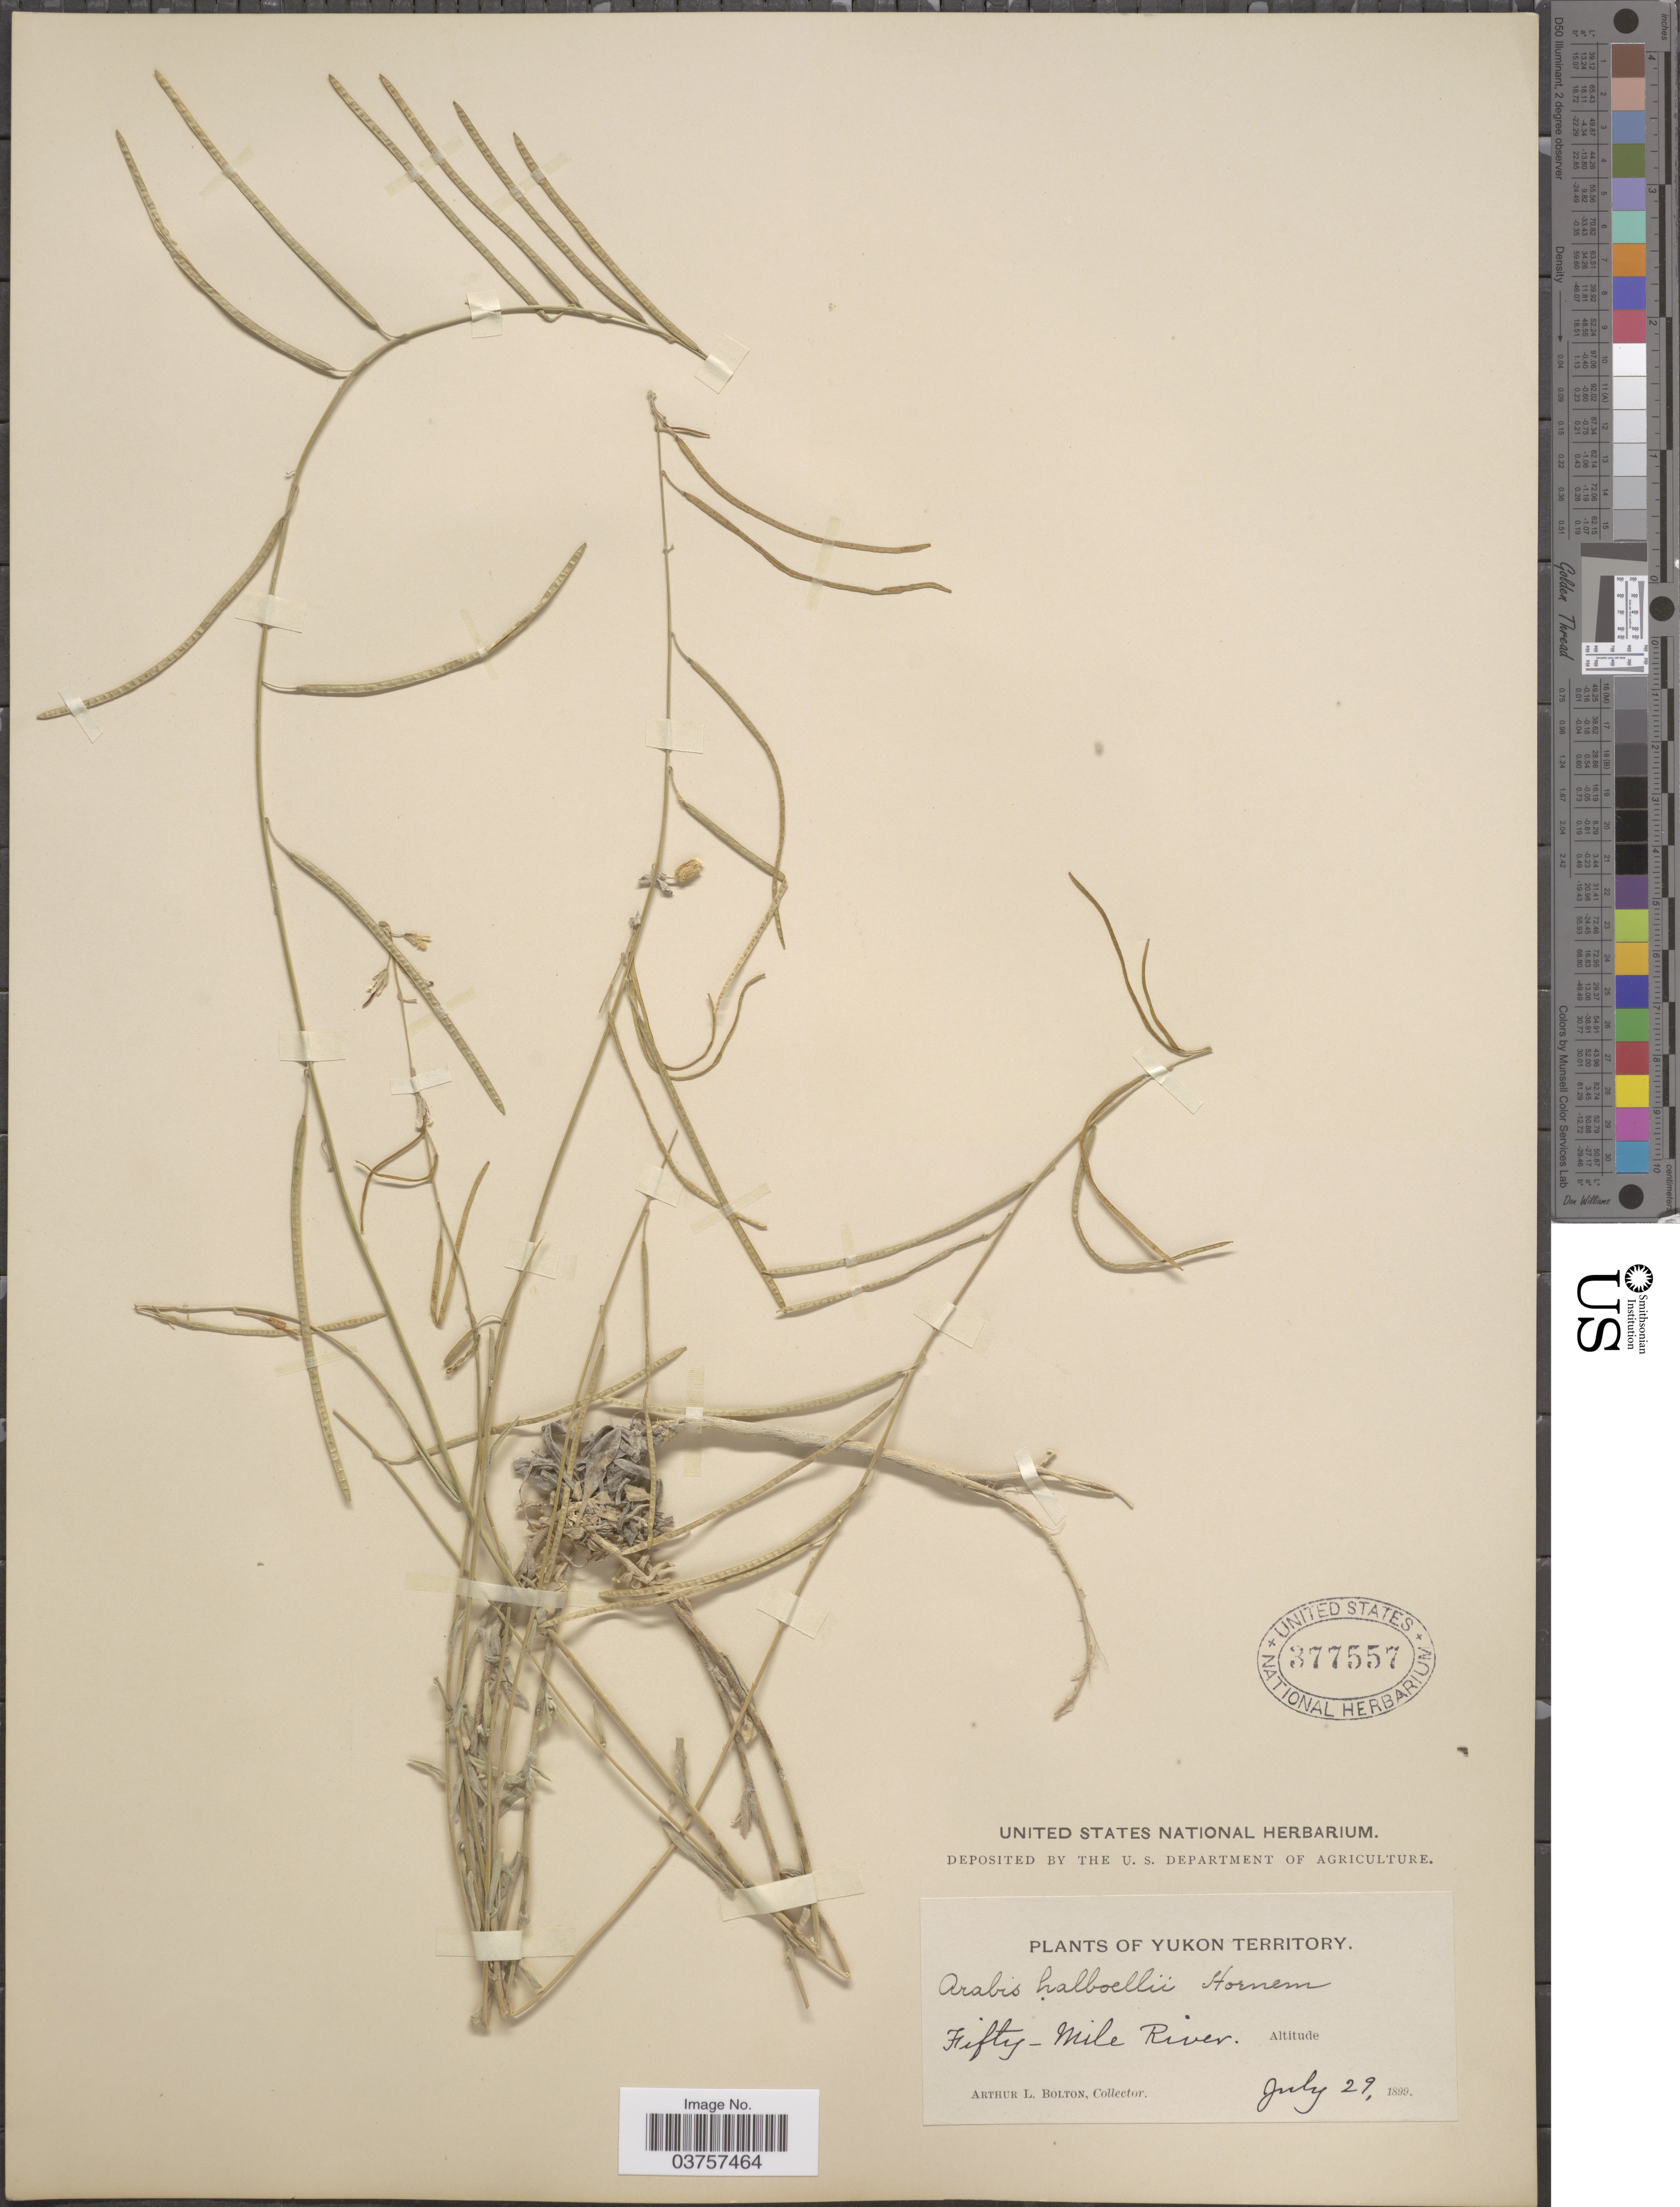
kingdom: Plantae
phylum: Tracheophyta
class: Magnoliopsida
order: Brassicales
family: Brassicaceae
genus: Arabis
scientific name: Arabis holboellii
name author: Hornem.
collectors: A. Bolton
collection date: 1899-07-29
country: Canada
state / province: Yukon Territory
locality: Fifty- Mile River.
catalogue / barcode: US 377557